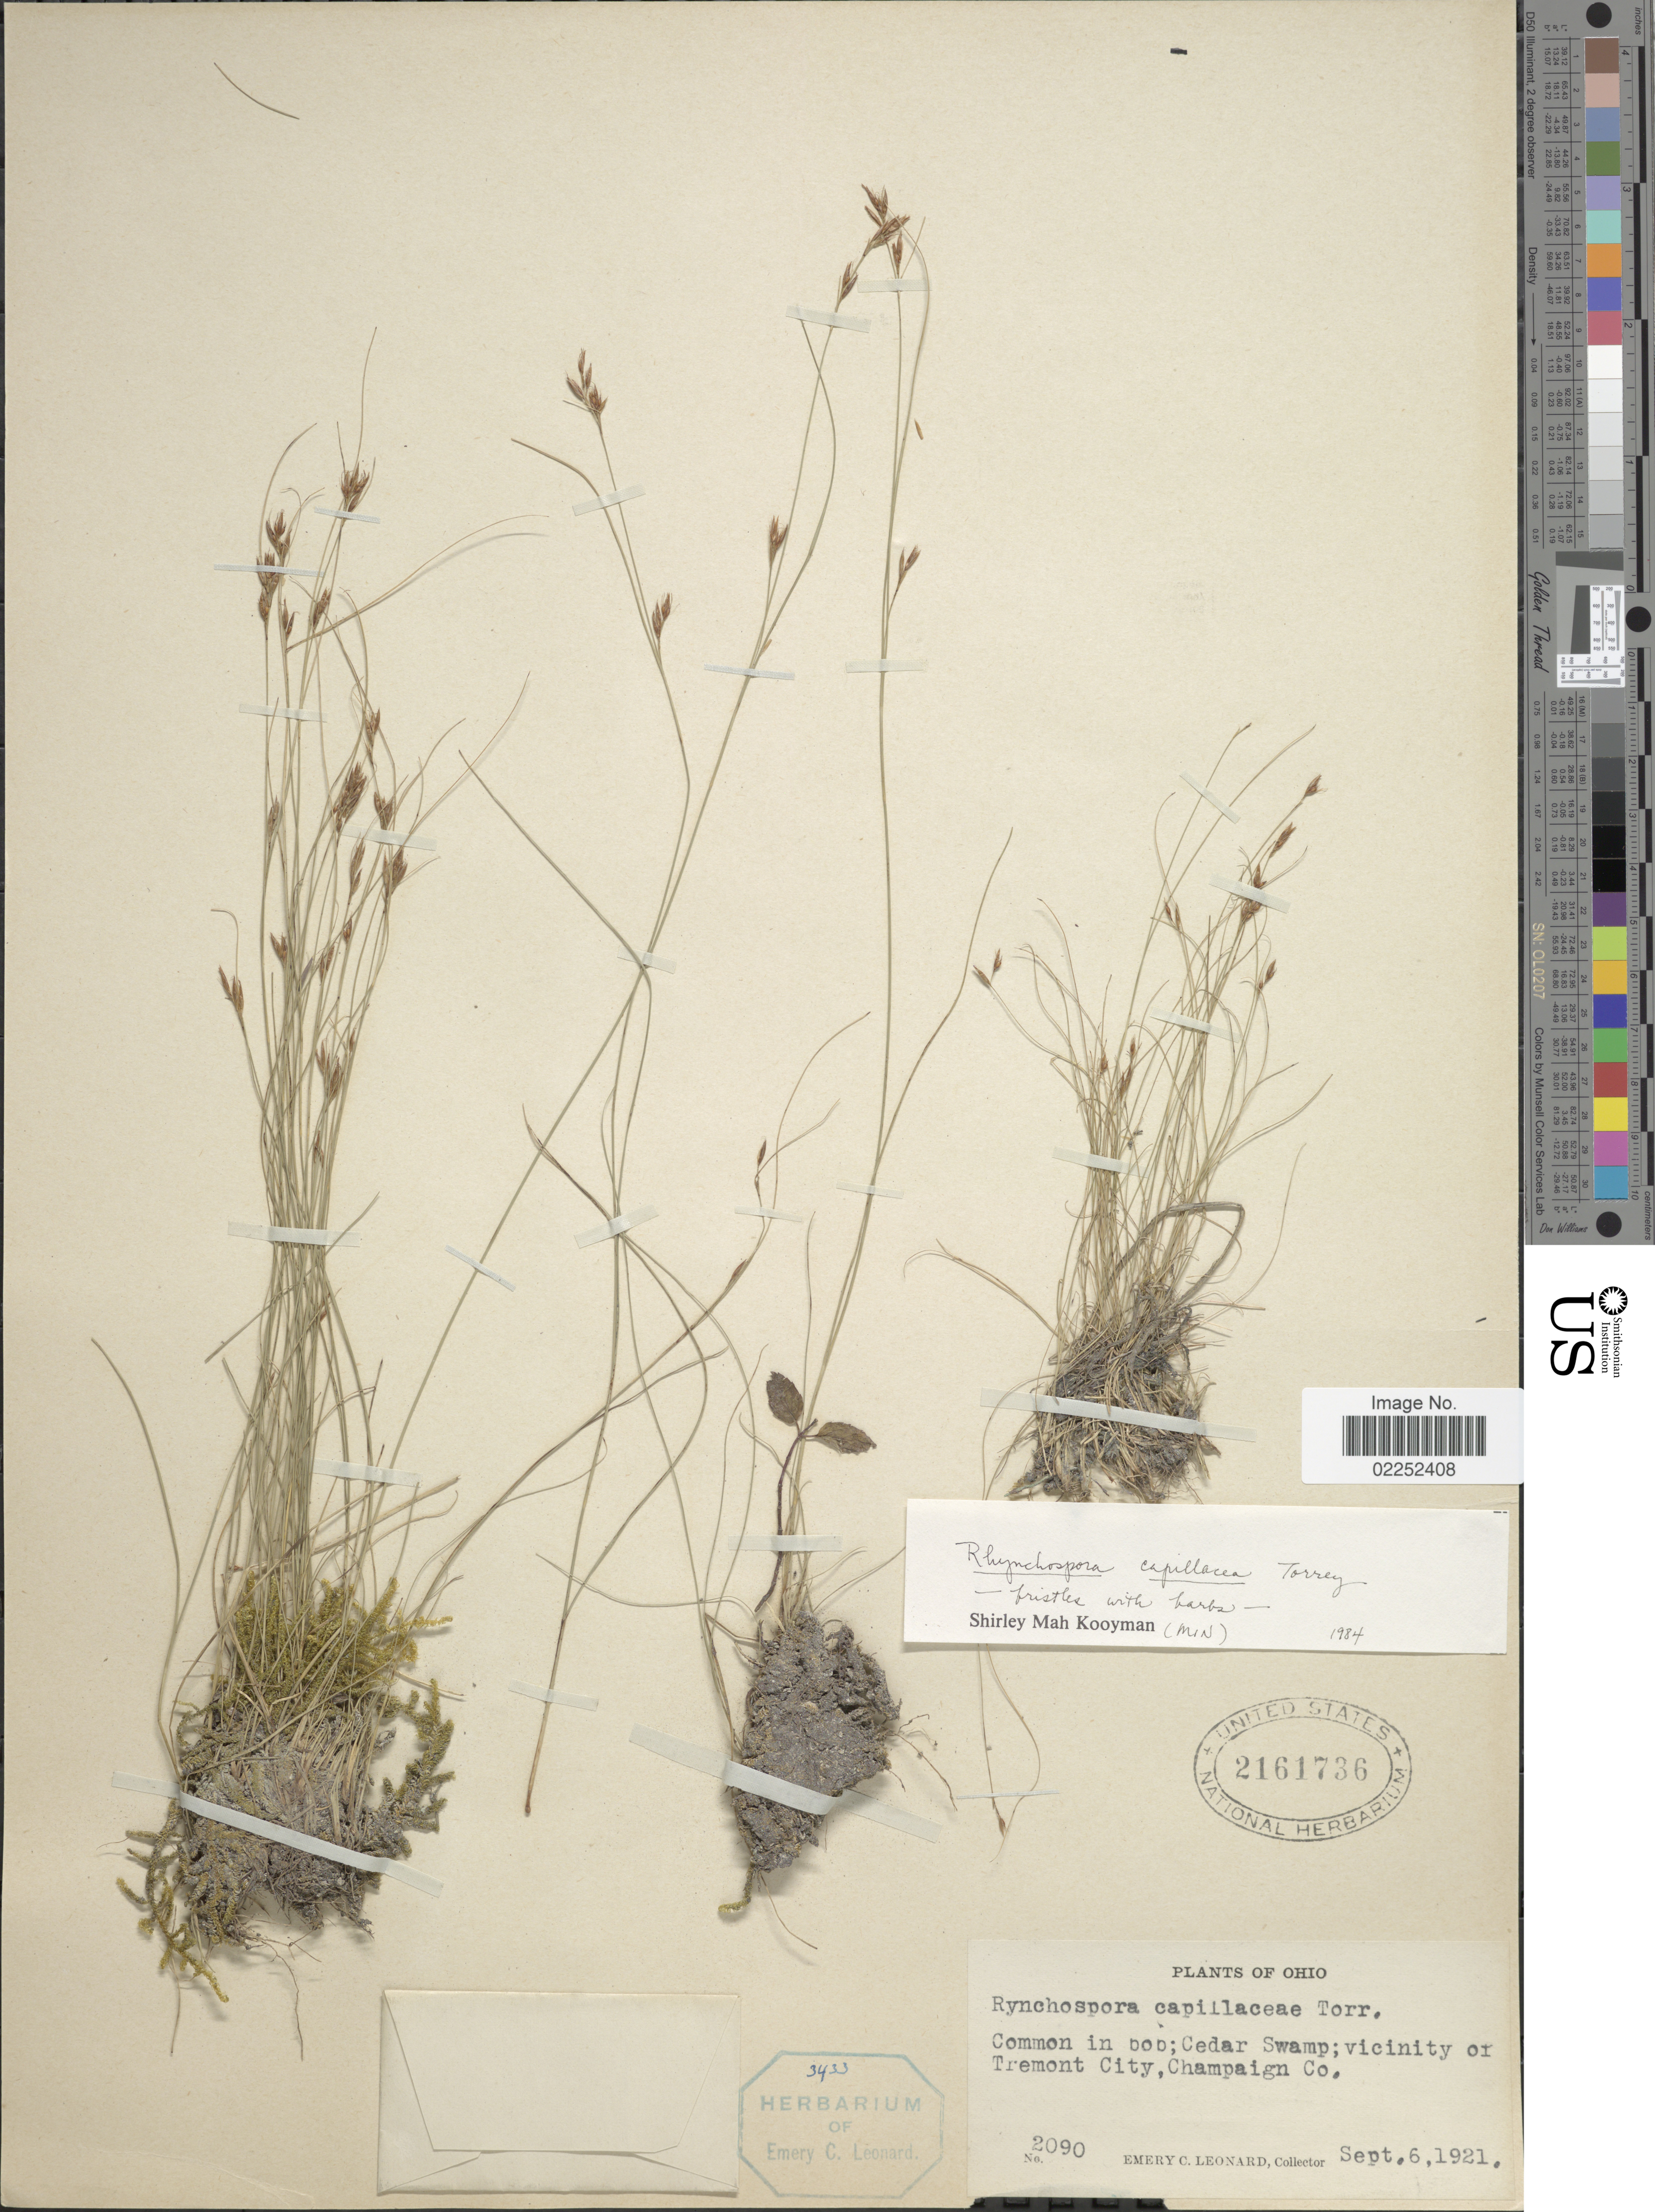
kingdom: Plantae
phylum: Tracheophyta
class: Liliopsida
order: Poales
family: Cyperaceae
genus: Rhynchospora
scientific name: Rhynchospora capillacea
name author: Torr.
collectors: E. C. Leonard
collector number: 2090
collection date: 1921-09-06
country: United States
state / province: Ohio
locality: Cedar Swamp; vicinity or Tremont City, Champaign Co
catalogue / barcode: US 2161736